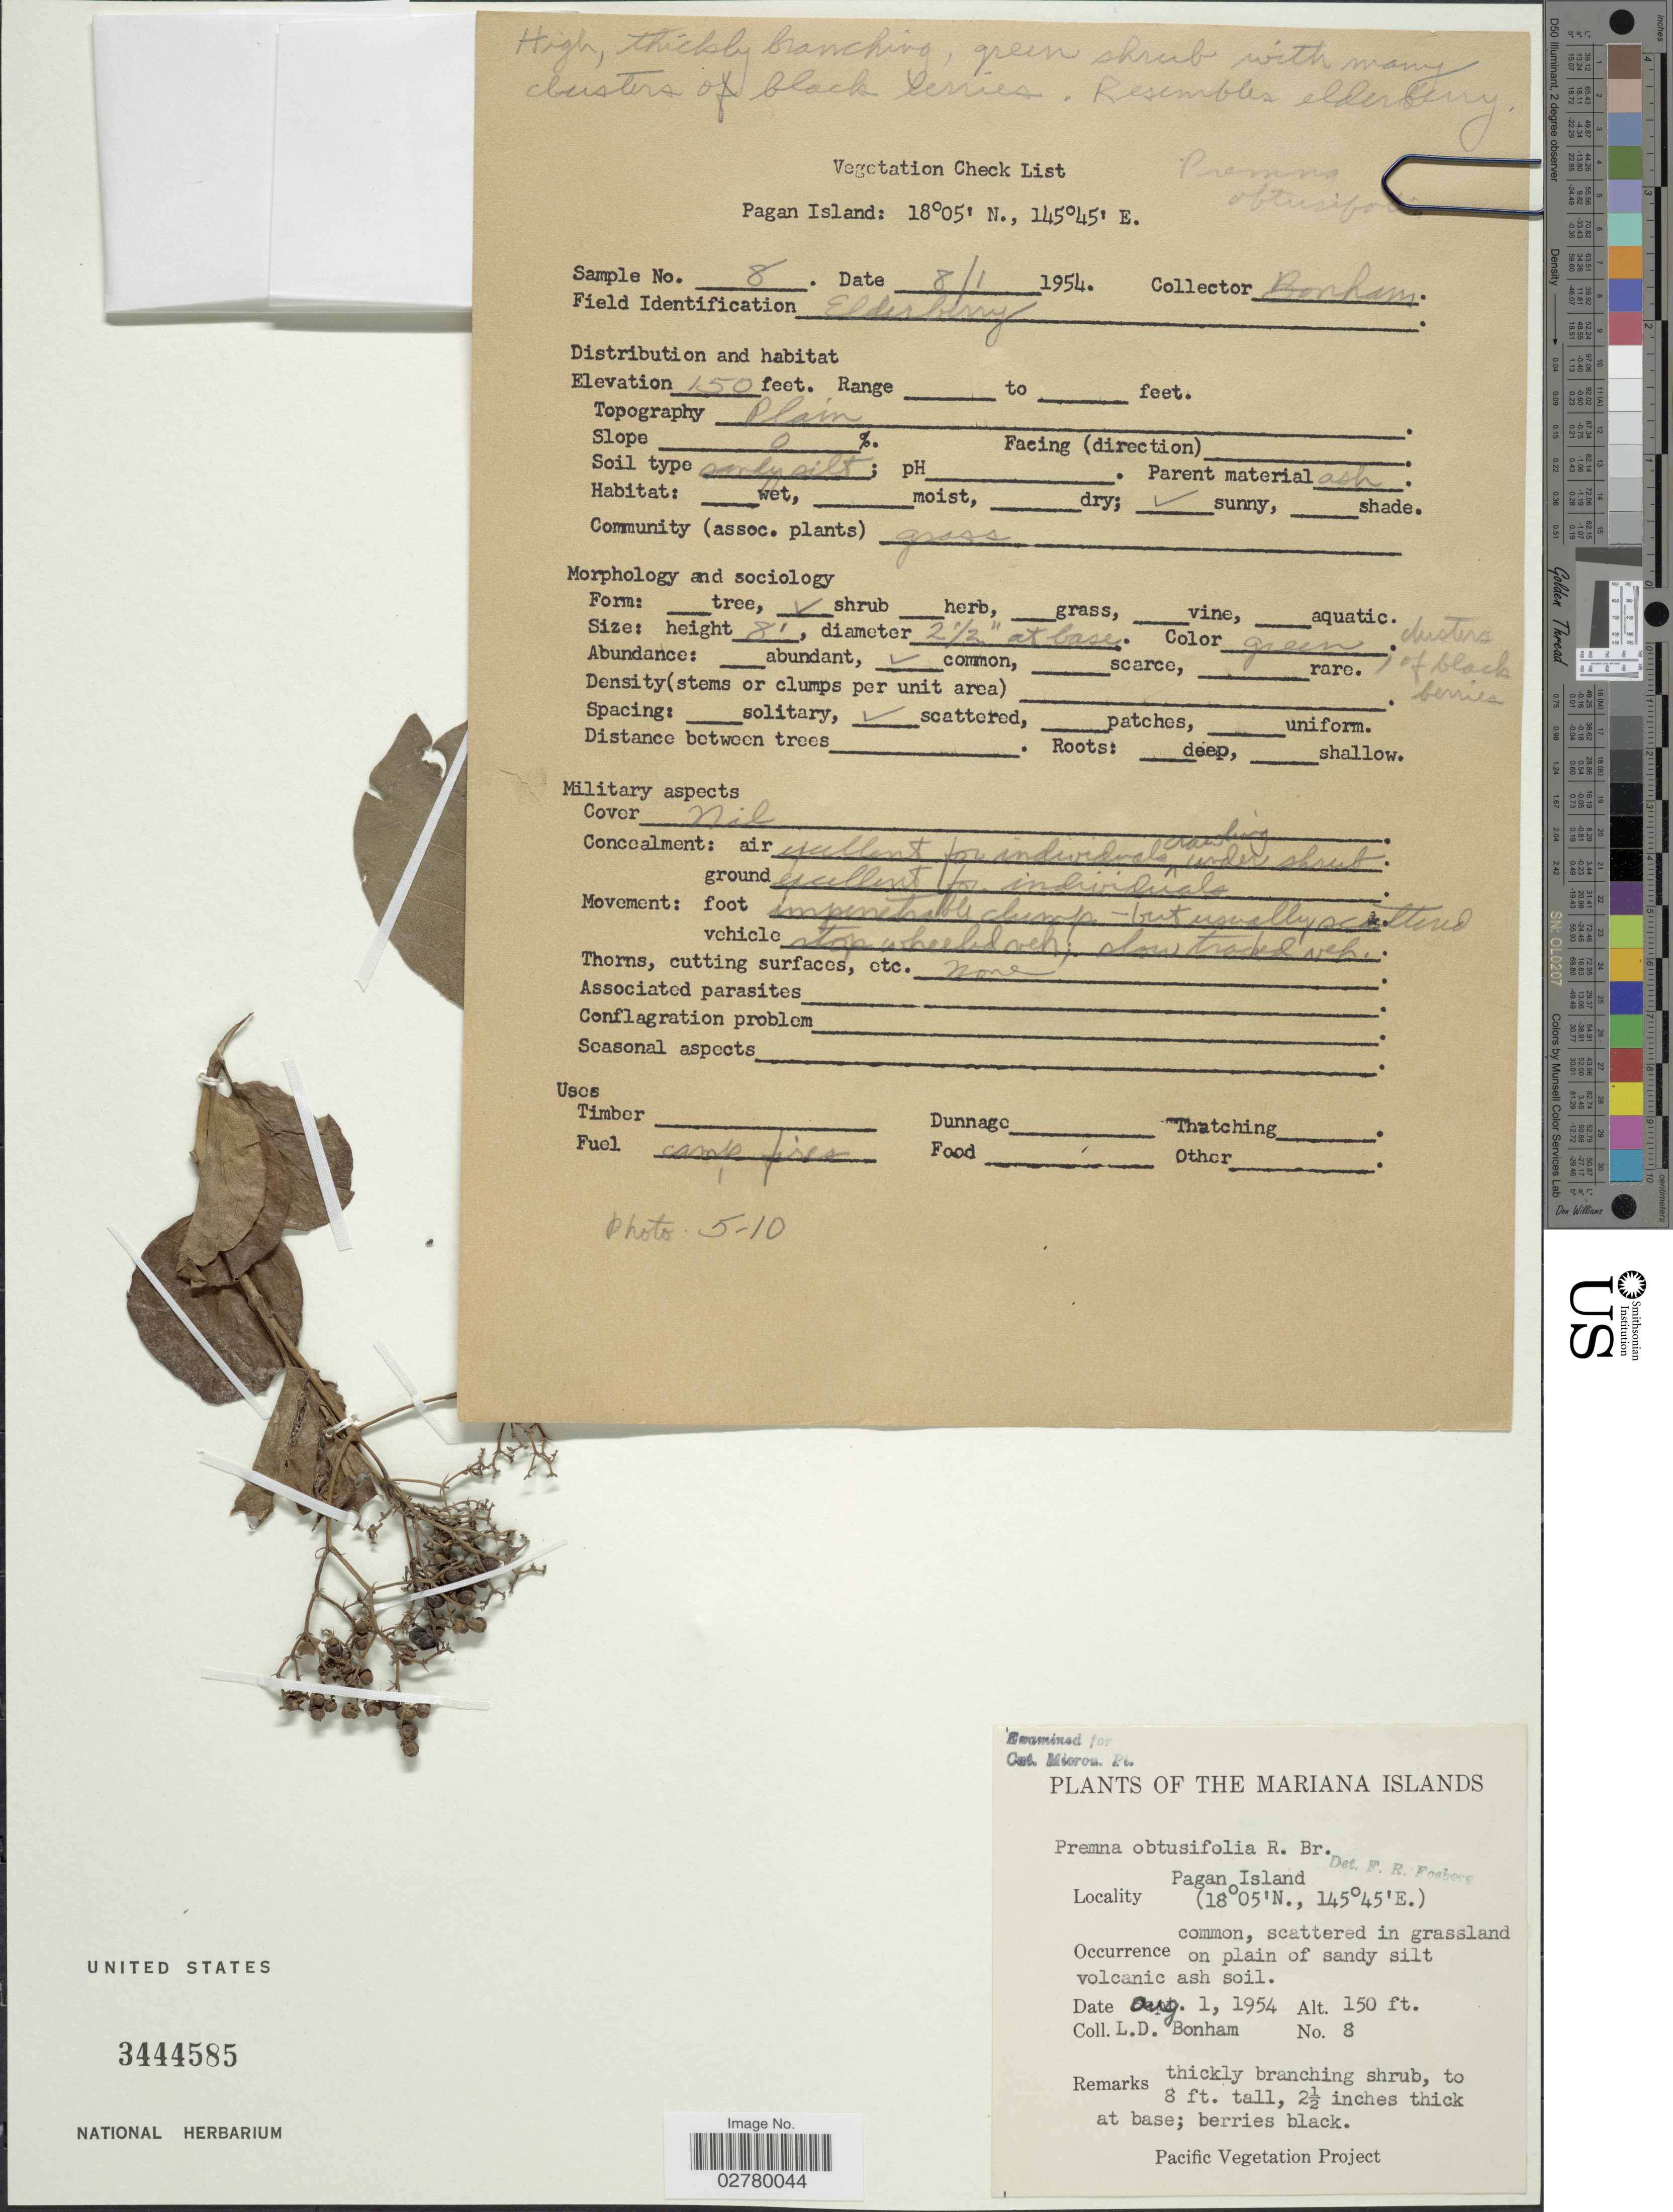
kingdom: Plantae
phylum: Tracheophyta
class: Magnoliopsida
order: Lamiales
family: Lamiaceae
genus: Premna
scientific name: Premna obtusifolia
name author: R. Br.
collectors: L. D. Bonham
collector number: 8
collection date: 1954-08-01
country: Northern Mariana Islands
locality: The Mariana Islands. Pagan Island.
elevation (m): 46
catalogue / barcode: US 3444585